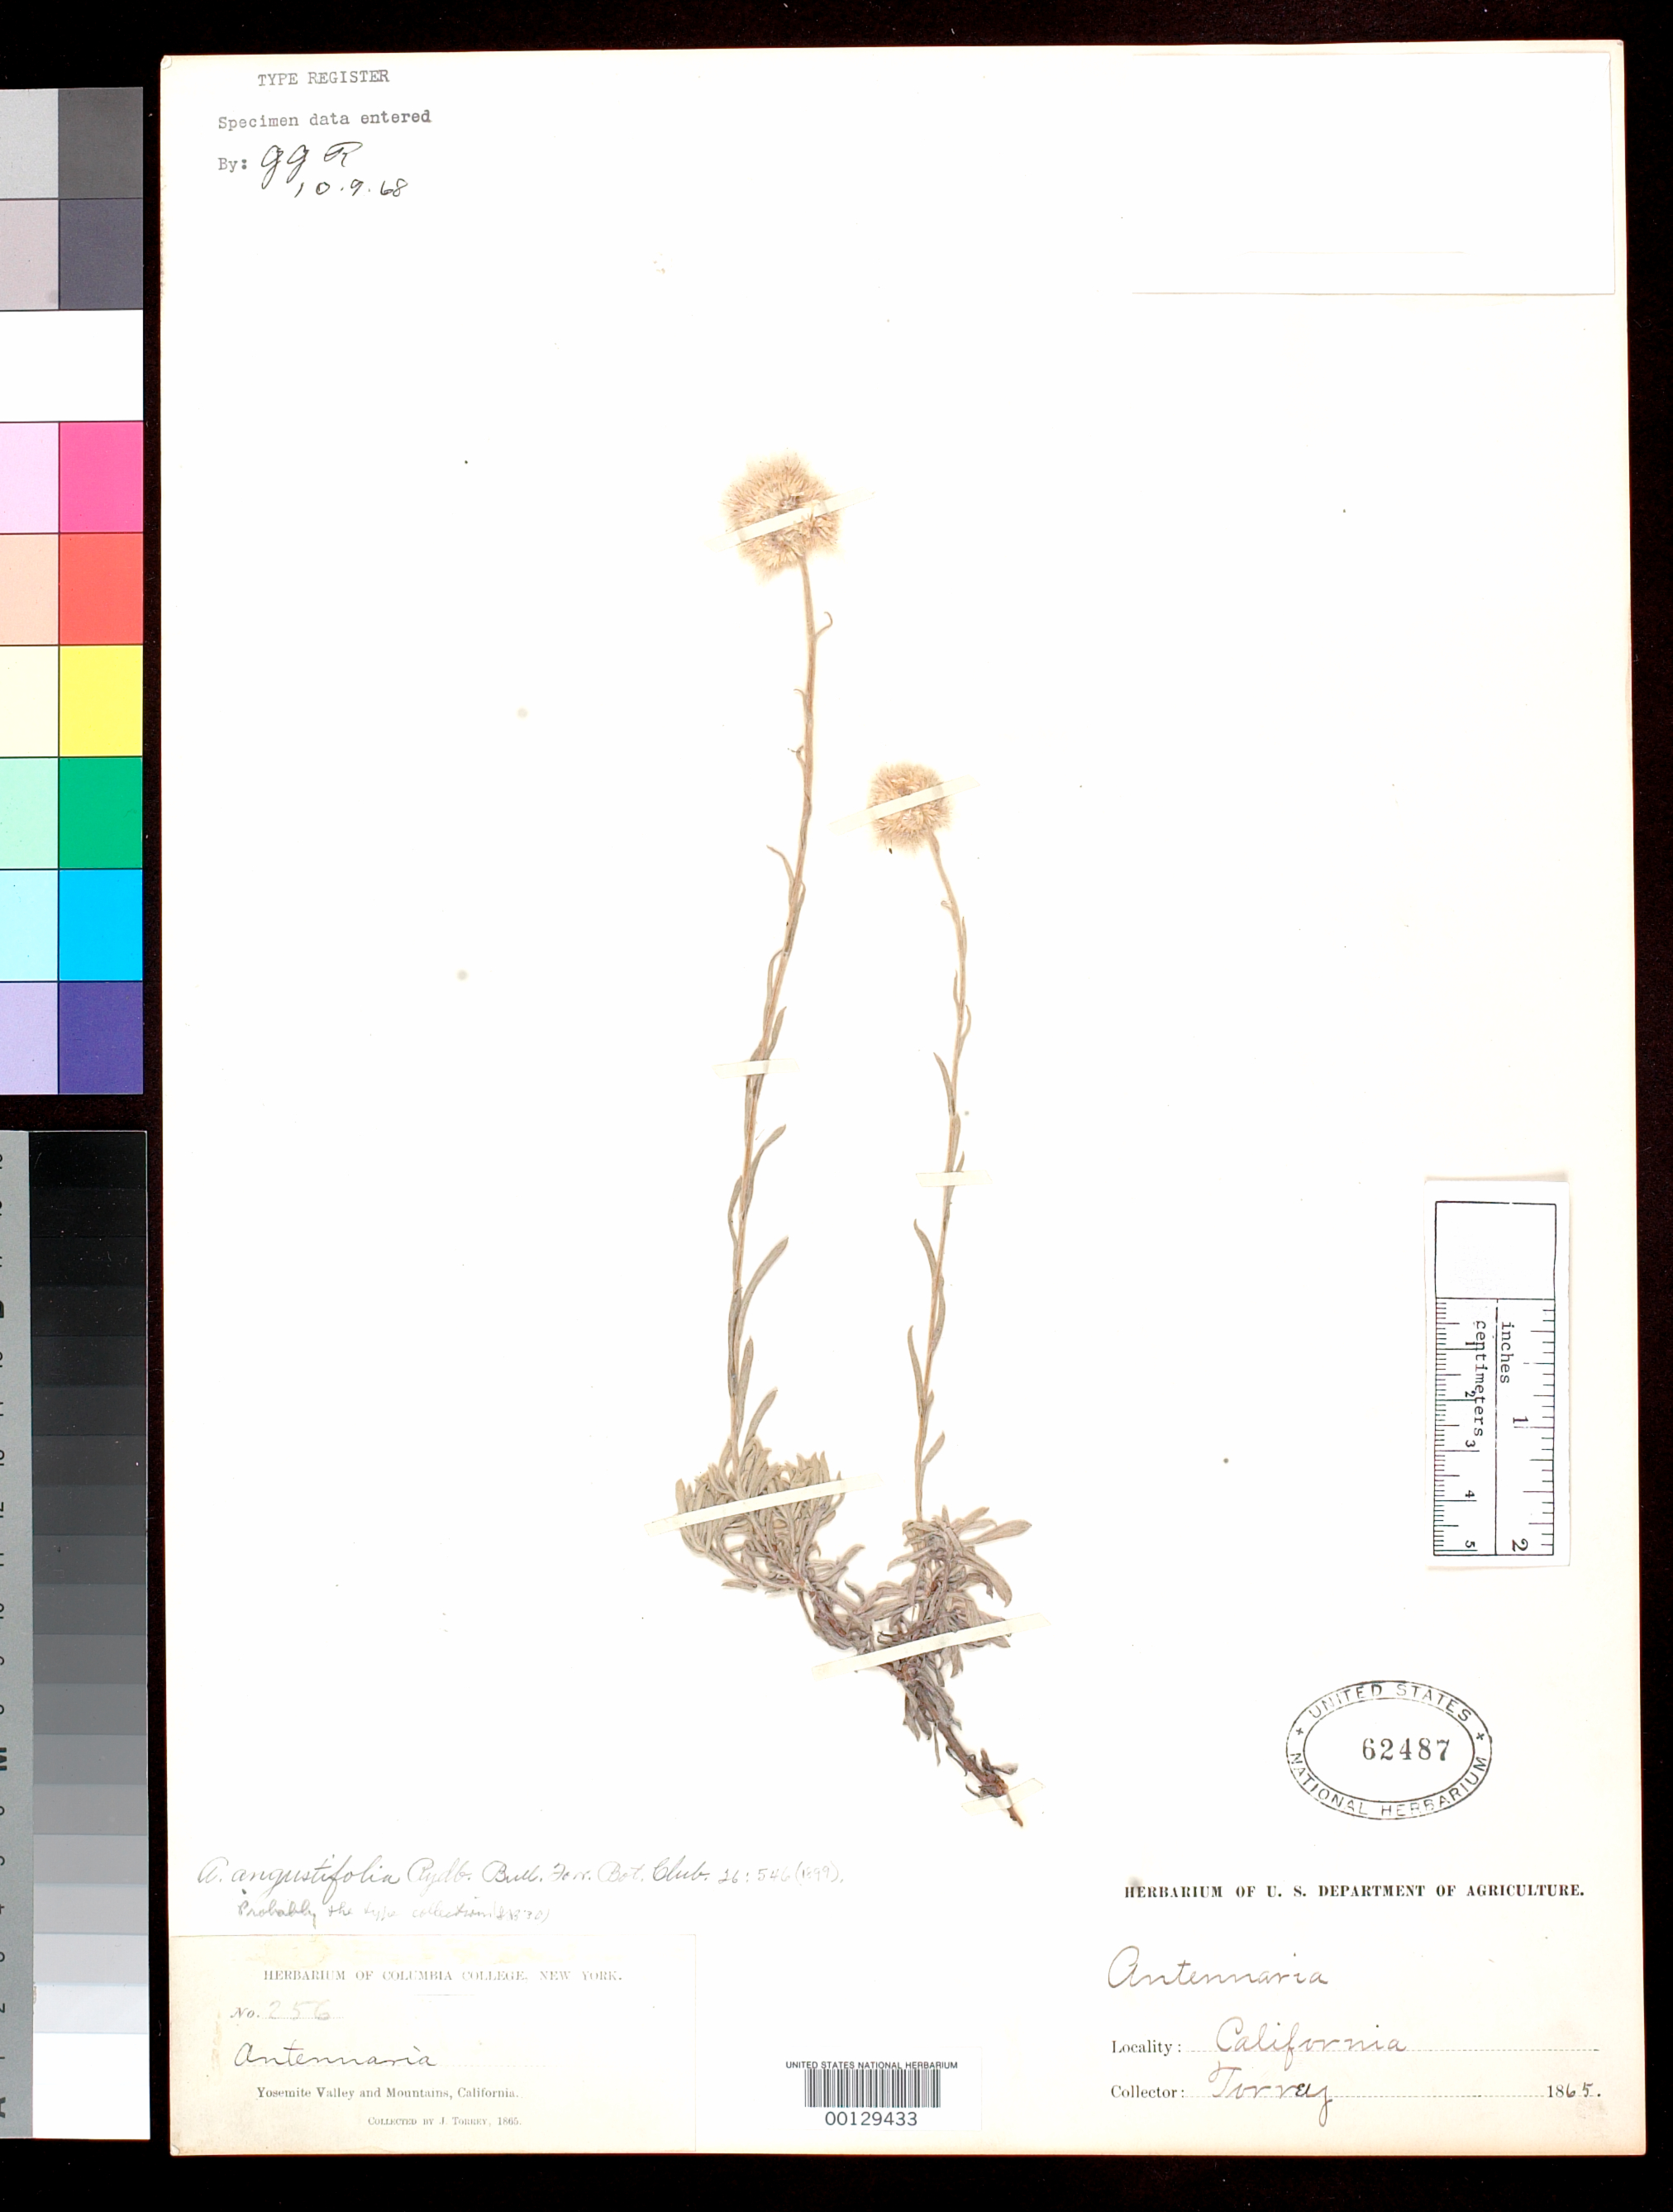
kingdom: Plantae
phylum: Tracheophyta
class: Magnoliopsida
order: Asterales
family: Asteraceae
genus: Antennaria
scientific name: Antennaria angustifolia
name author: Rydb.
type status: Syntype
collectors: J. Torrey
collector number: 256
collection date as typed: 1865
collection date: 1865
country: United States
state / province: California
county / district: Mariposa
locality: Yosemite Valley.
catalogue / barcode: US 62487